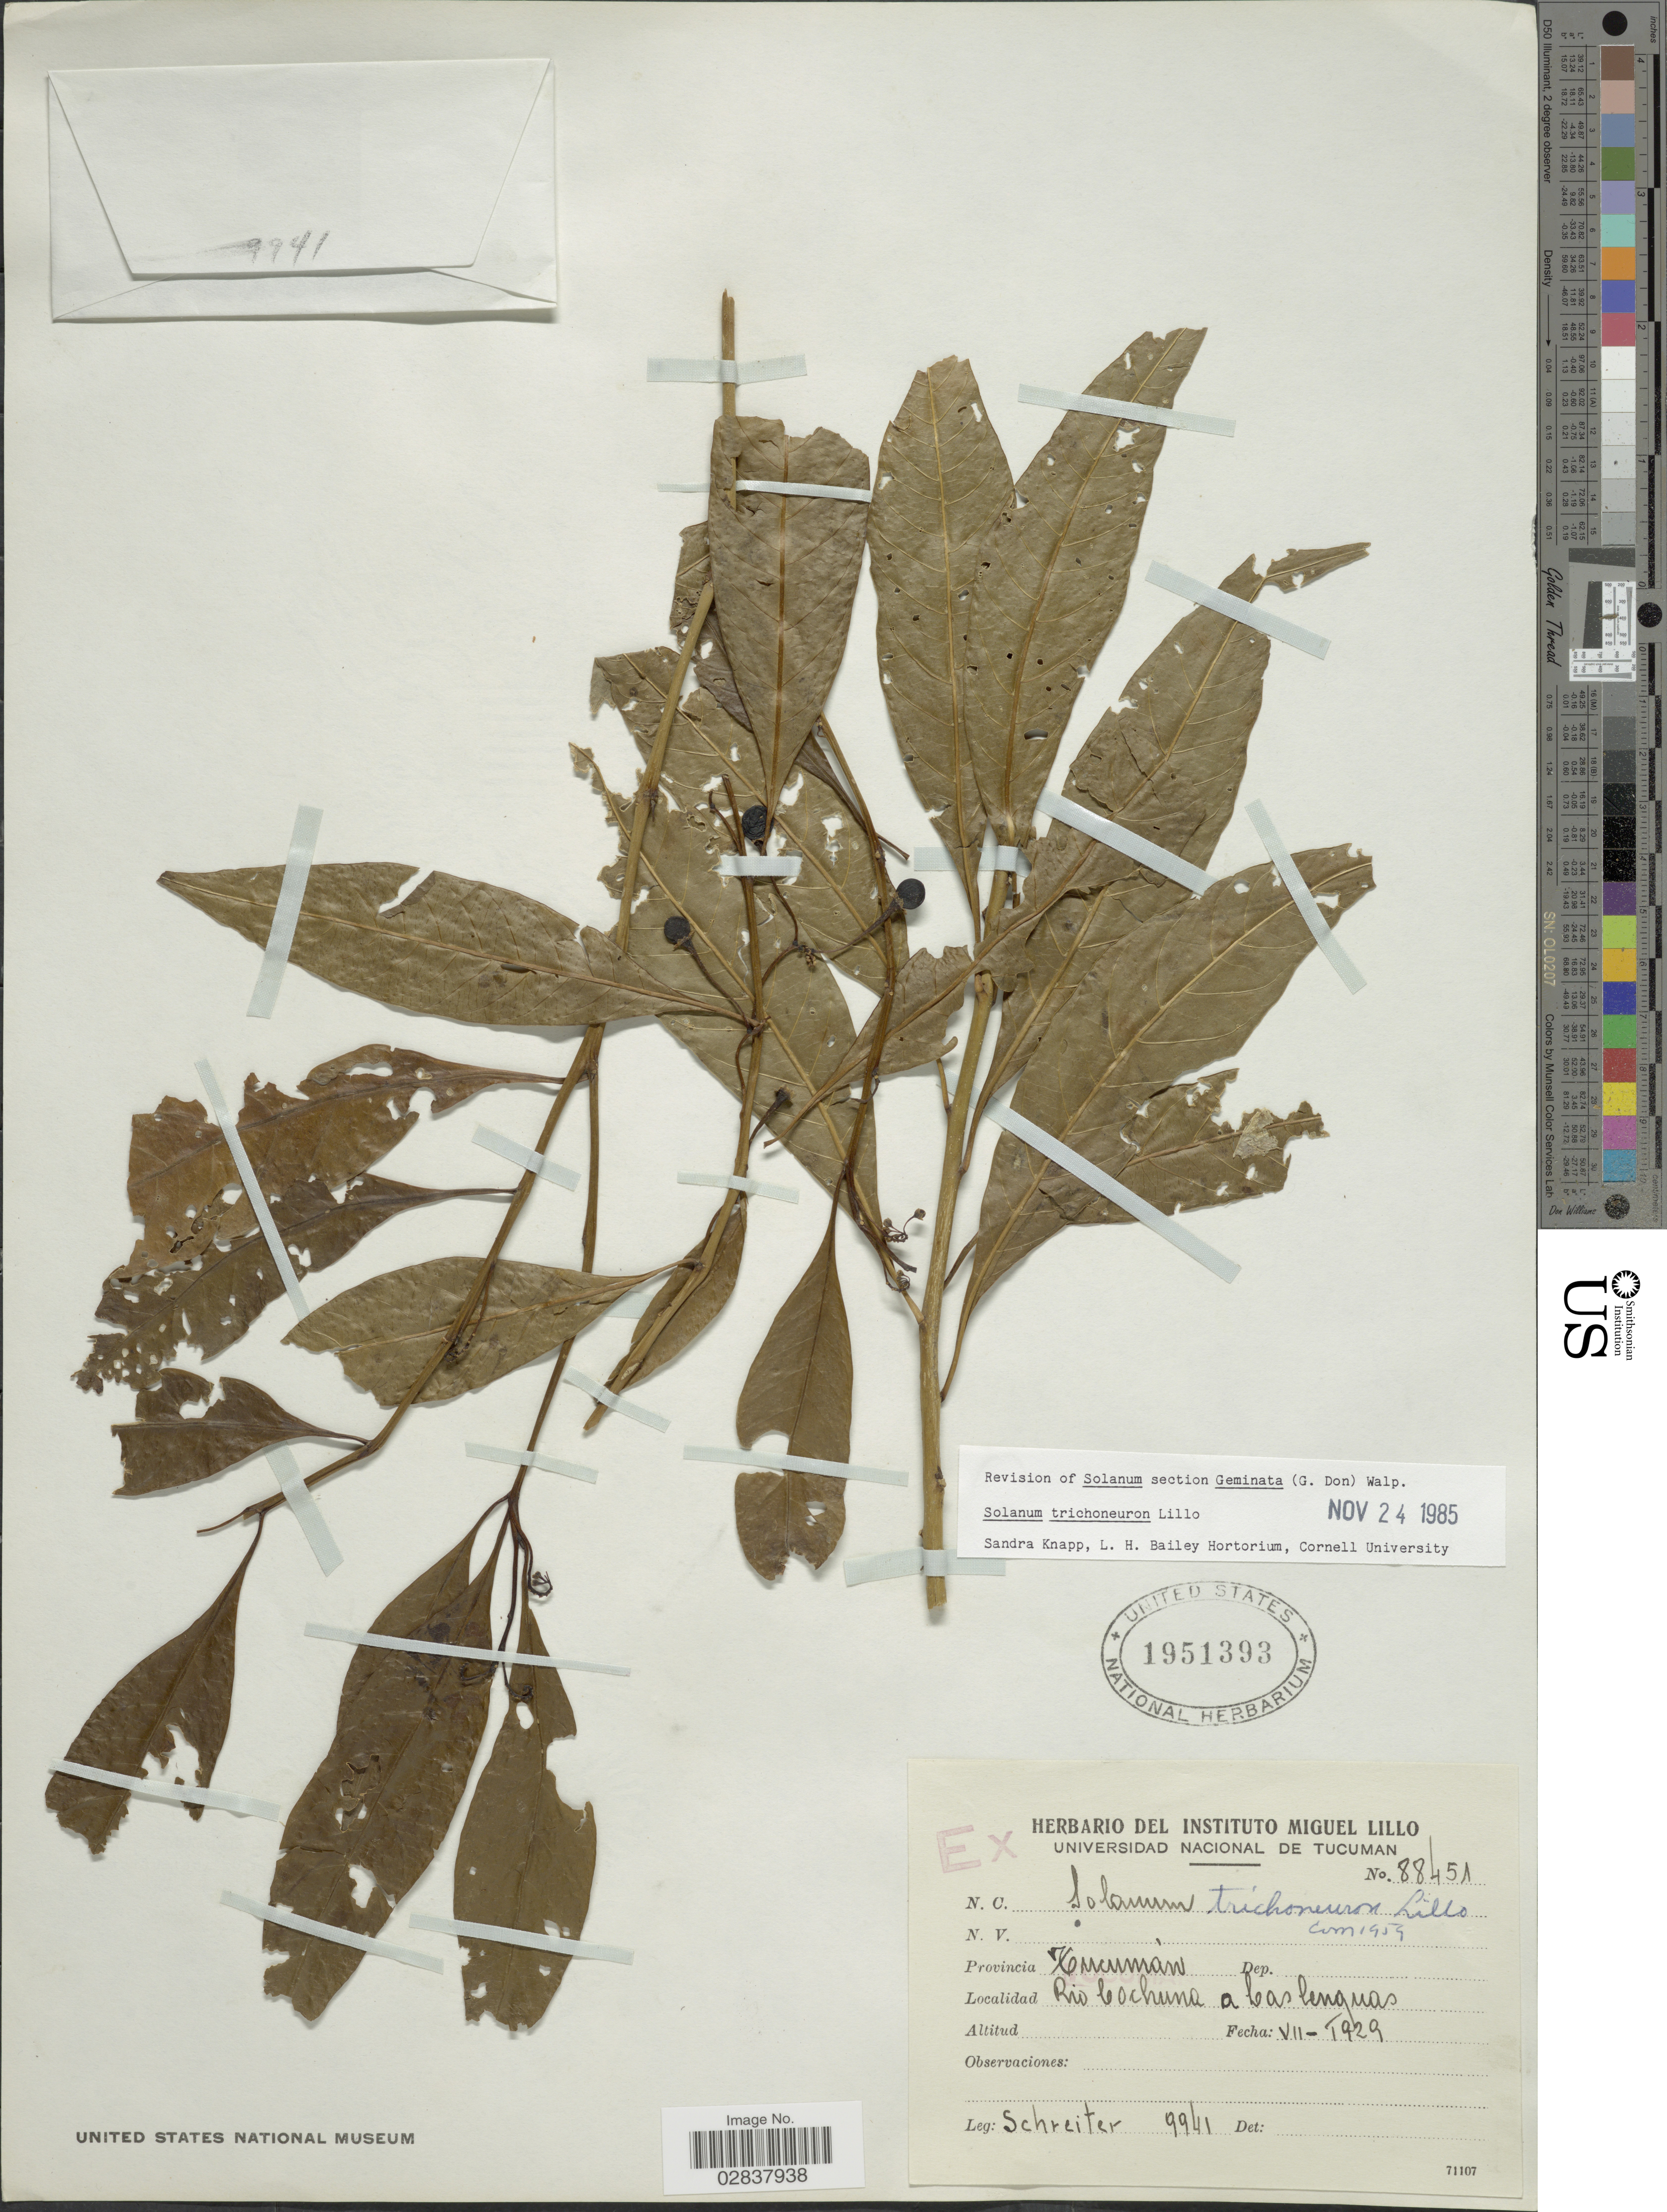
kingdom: Plantae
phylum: Tracheophyta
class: Magnoliopsida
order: Solanales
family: Solanaceae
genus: Solanum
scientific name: Solanum trichoneuron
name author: Lillo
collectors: -. Schreiter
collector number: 9941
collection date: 1929-07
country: Argentina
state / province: Tucuman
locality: Rio Cochuna a Las Cenguas.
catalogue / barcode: US 1951393